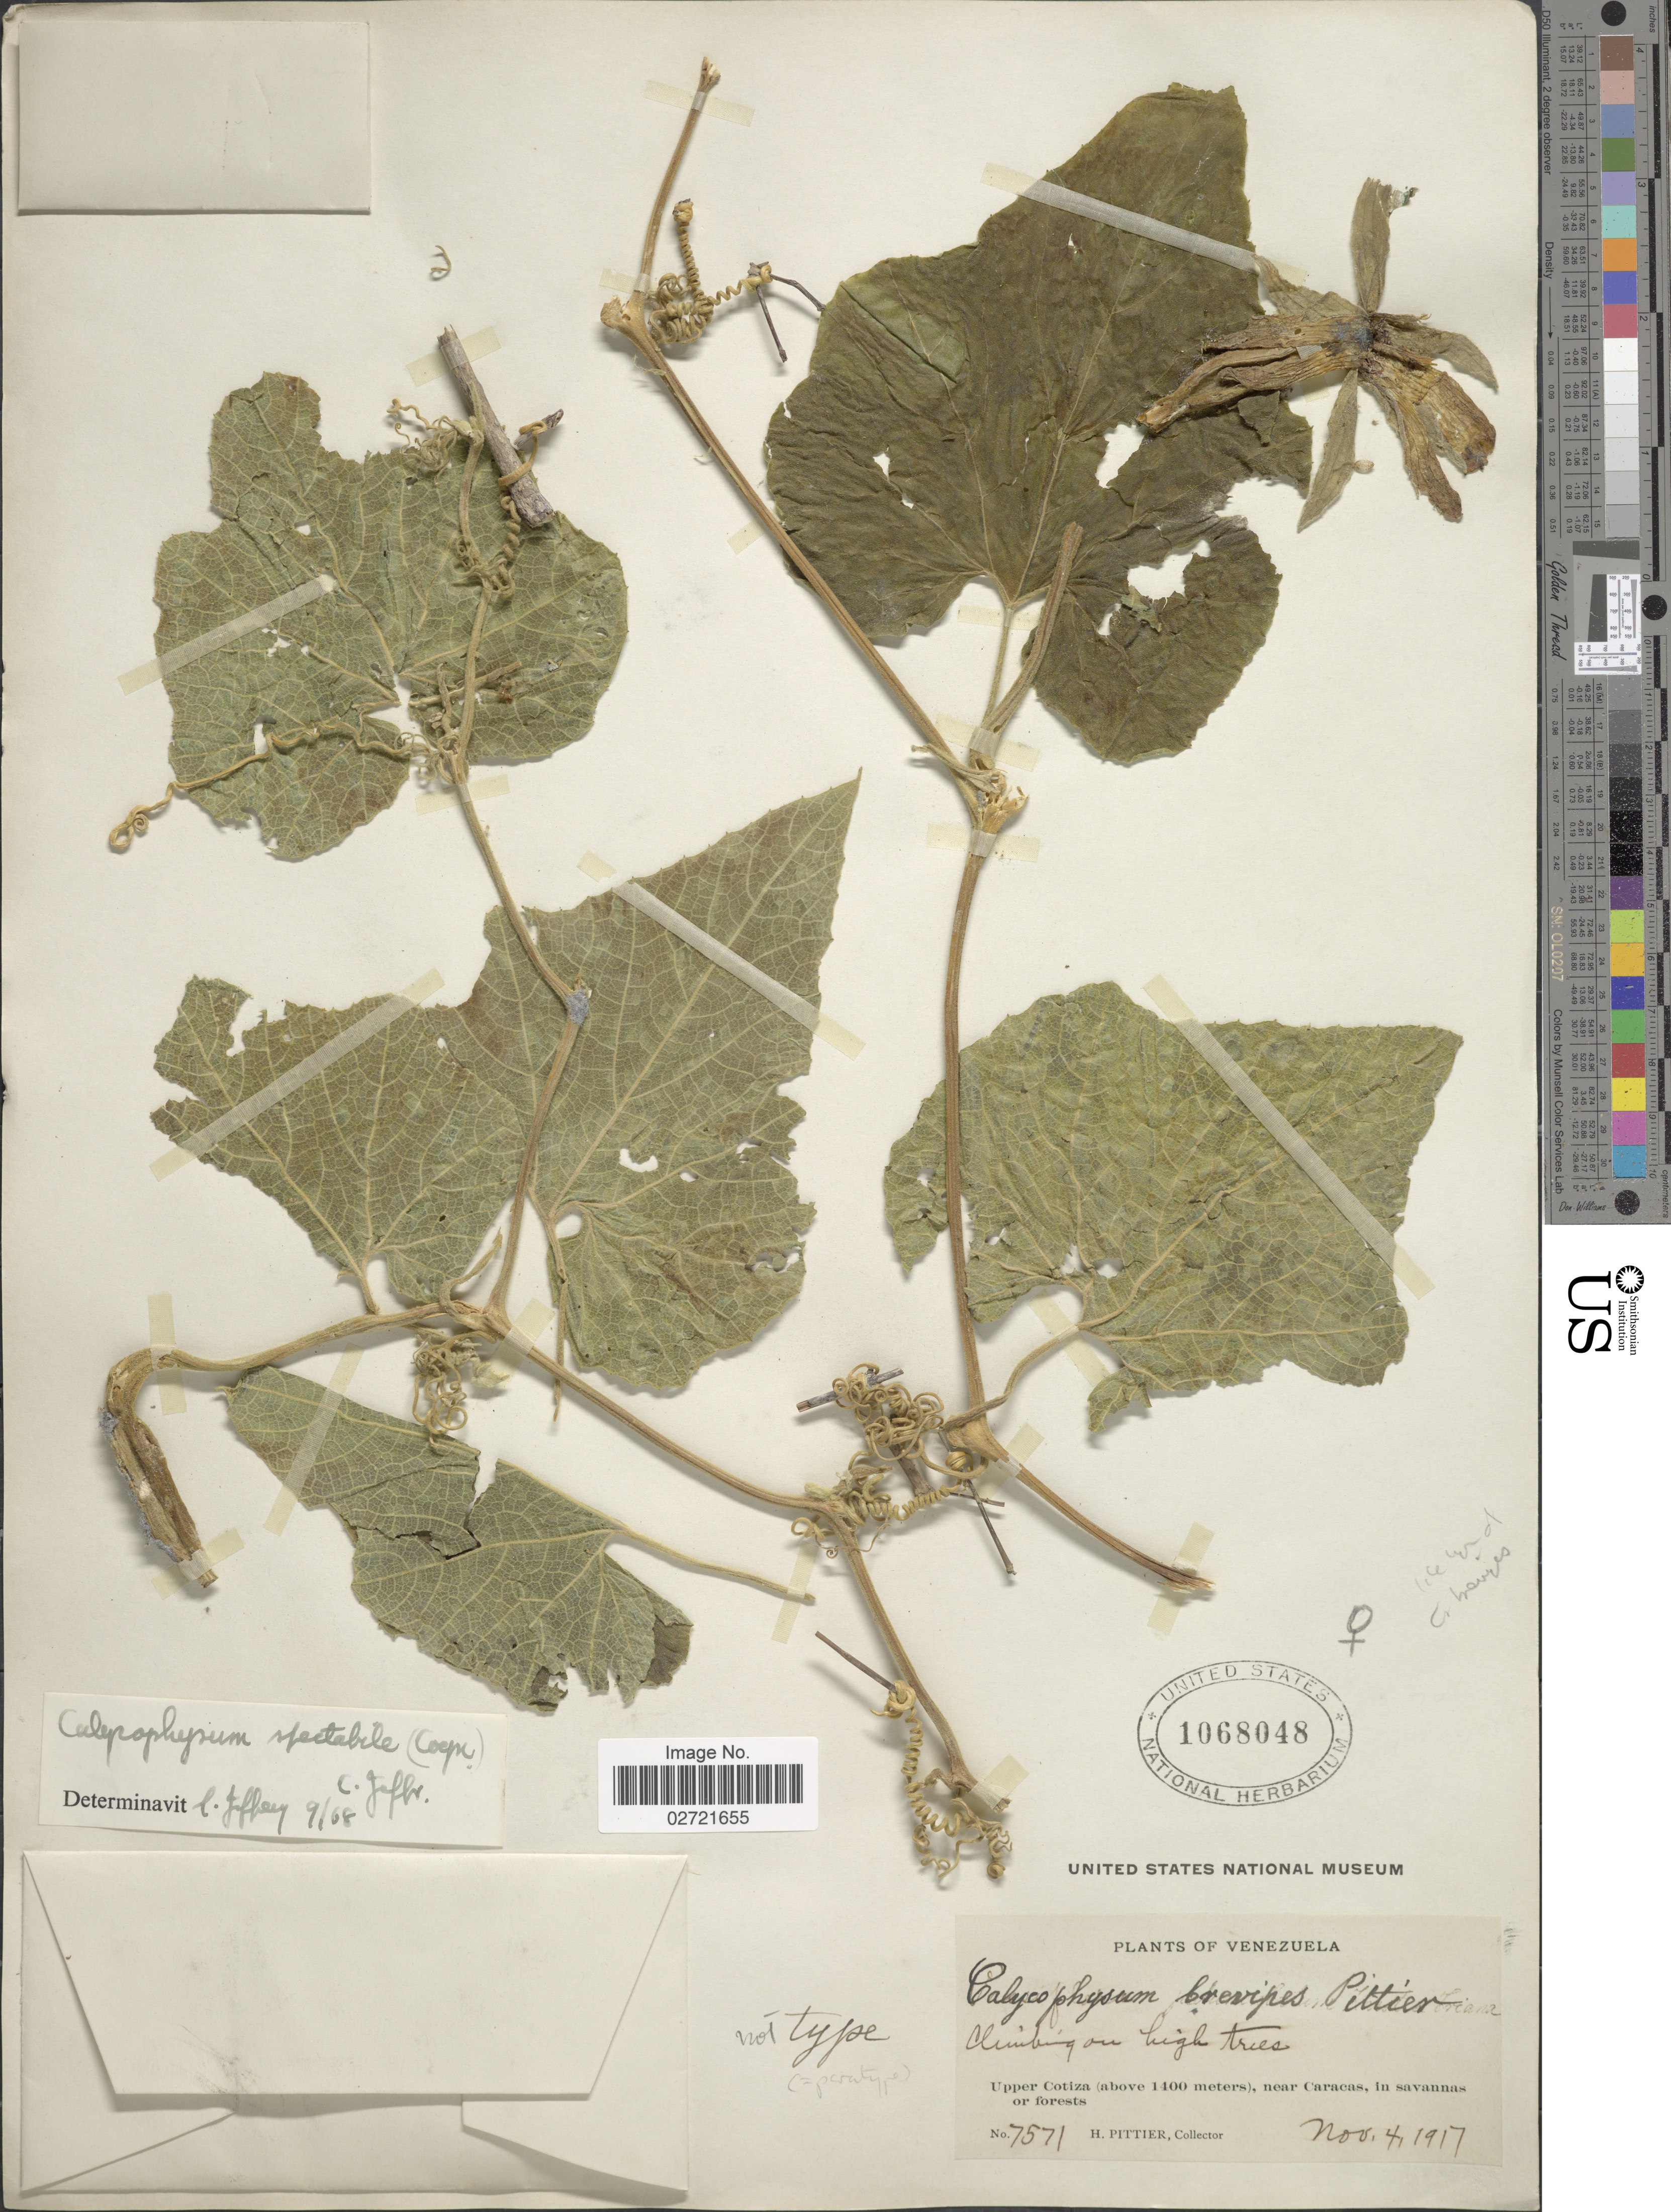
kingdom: Plantae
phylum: Tracheophyta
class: Magnoliopsida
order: Cucurbitales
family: Cucurbitaceae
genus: Calycophysum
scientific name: Calycophysum spectabile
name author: (Cogn.) C. Jeffrey & Trujillo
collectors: H. F. Pittier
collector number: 7571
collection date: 1917-11-04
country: Venezuela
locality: Upper Cotiza, near Caracas, in savannas or forests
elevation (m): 1400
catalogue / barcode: US 1068048